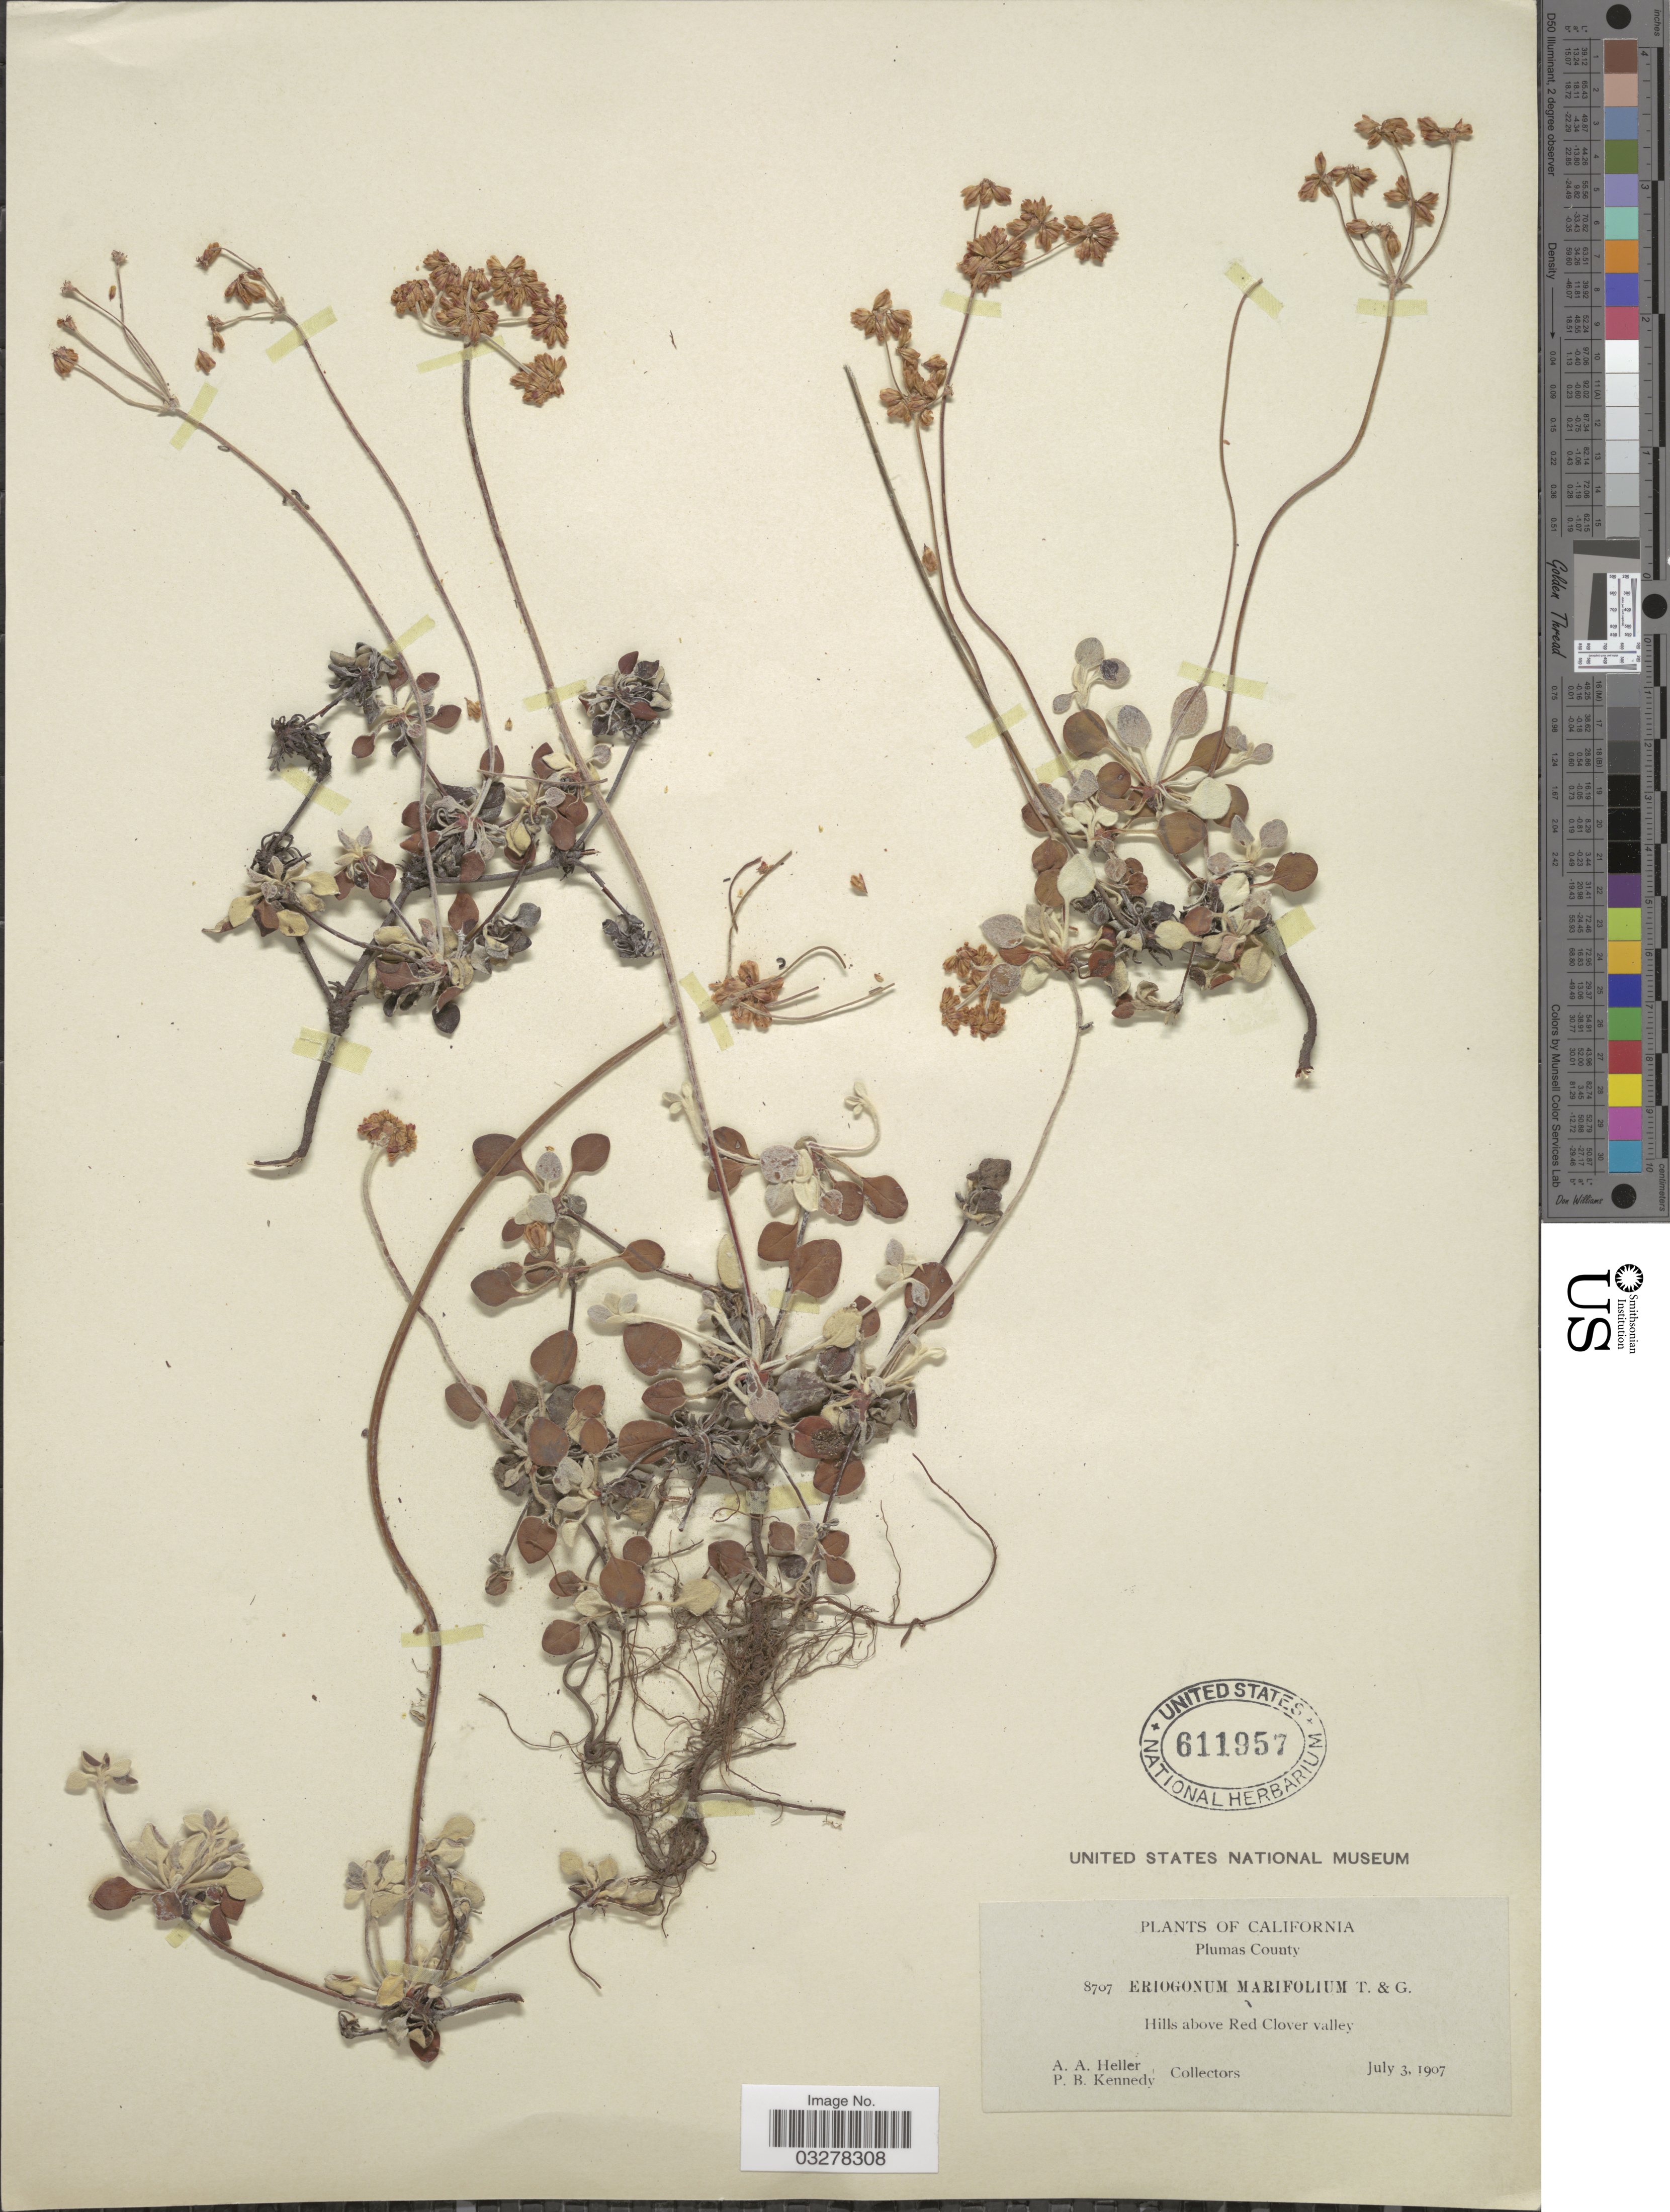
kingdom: Plantae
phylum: Tracheophyta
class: Magnoliopsida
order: Caryophyllales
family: Polygonaceae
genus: Eriogonum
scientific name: Eriogonum marifolium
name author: Torr. & A. Gray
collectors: A. A. Heller & P. B. Kennedy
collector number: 8707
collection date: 1907-07-03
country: United States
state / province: California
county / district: Plumas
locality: Plumas County. Hills above Red Clover valley.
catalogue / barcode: US 611957